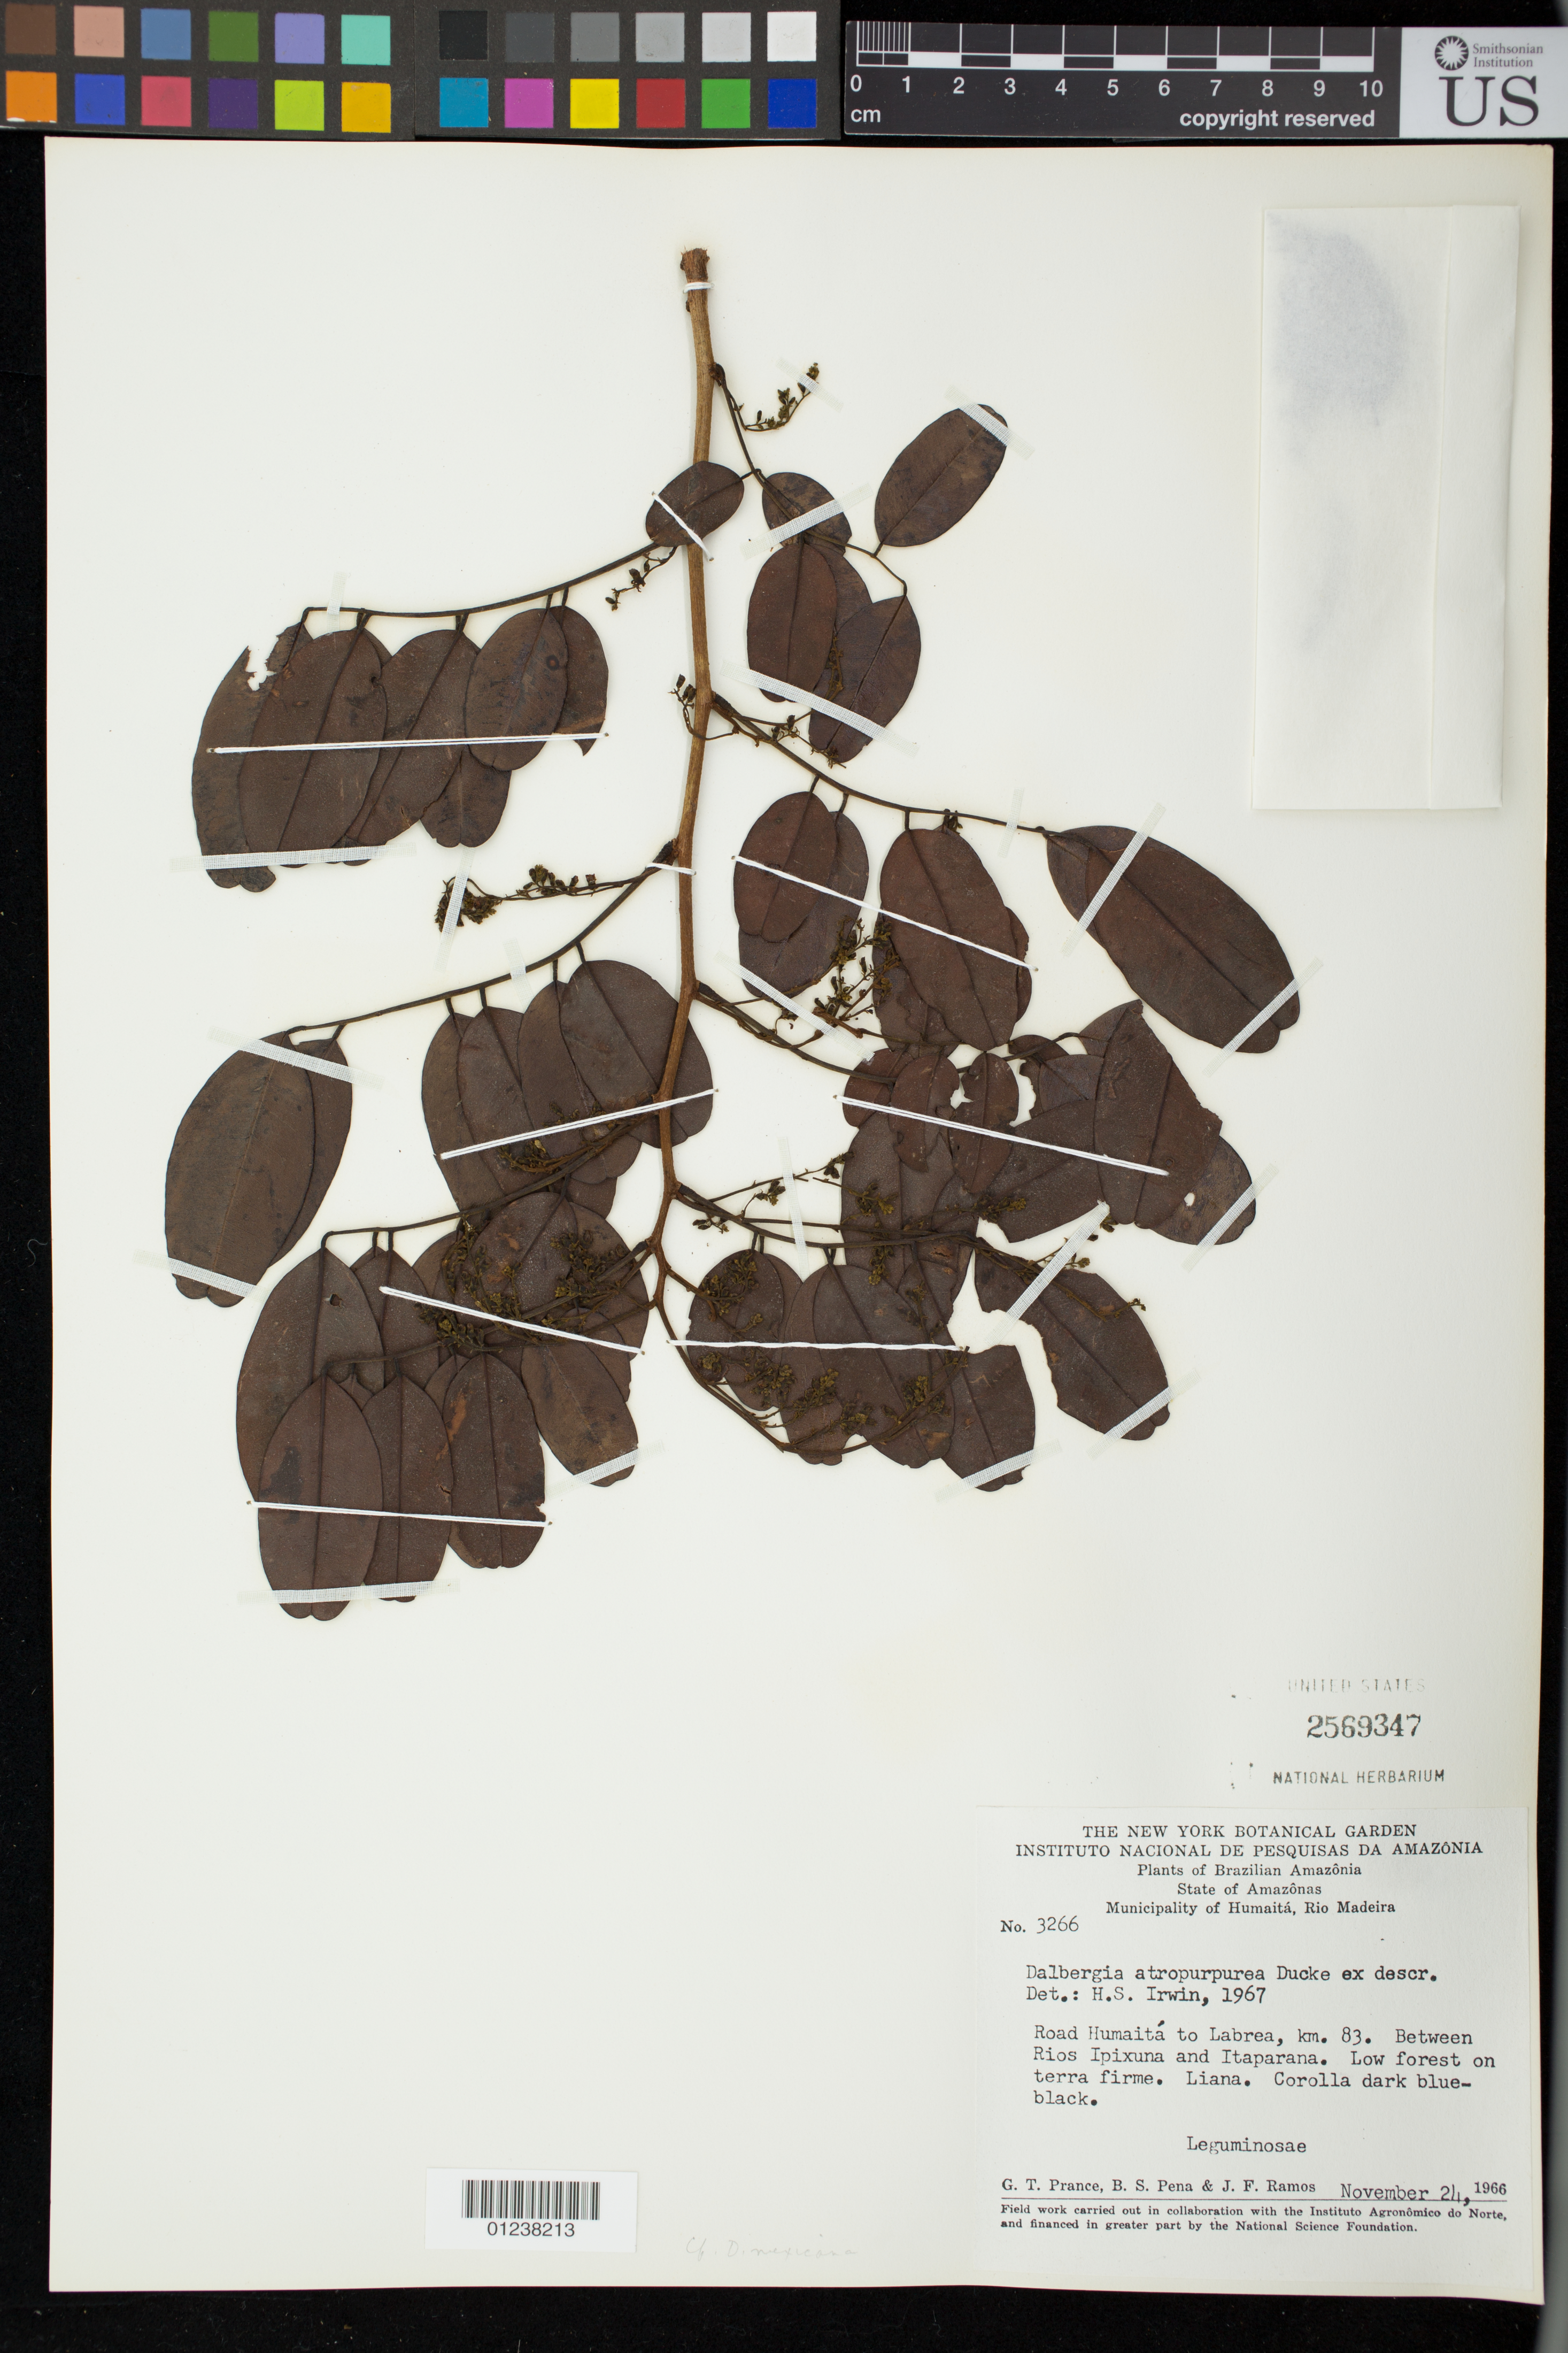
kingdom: Plantae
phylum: Tracheophyta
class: Magnoliopsida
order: Fabales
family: Fabaceae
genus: Dalbergia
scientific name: Dalbergia glauca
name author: (Desv.) Amshoff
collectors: G. T. Prance, B. S. Pena & J. F. Ramos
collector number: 3266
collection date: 1966-11-24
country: Brazil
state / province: Amazonas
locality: Road Humaita to Labrea, km. 83. Between Rios Ipixuna and Itaparana.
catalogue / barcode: US 2569347